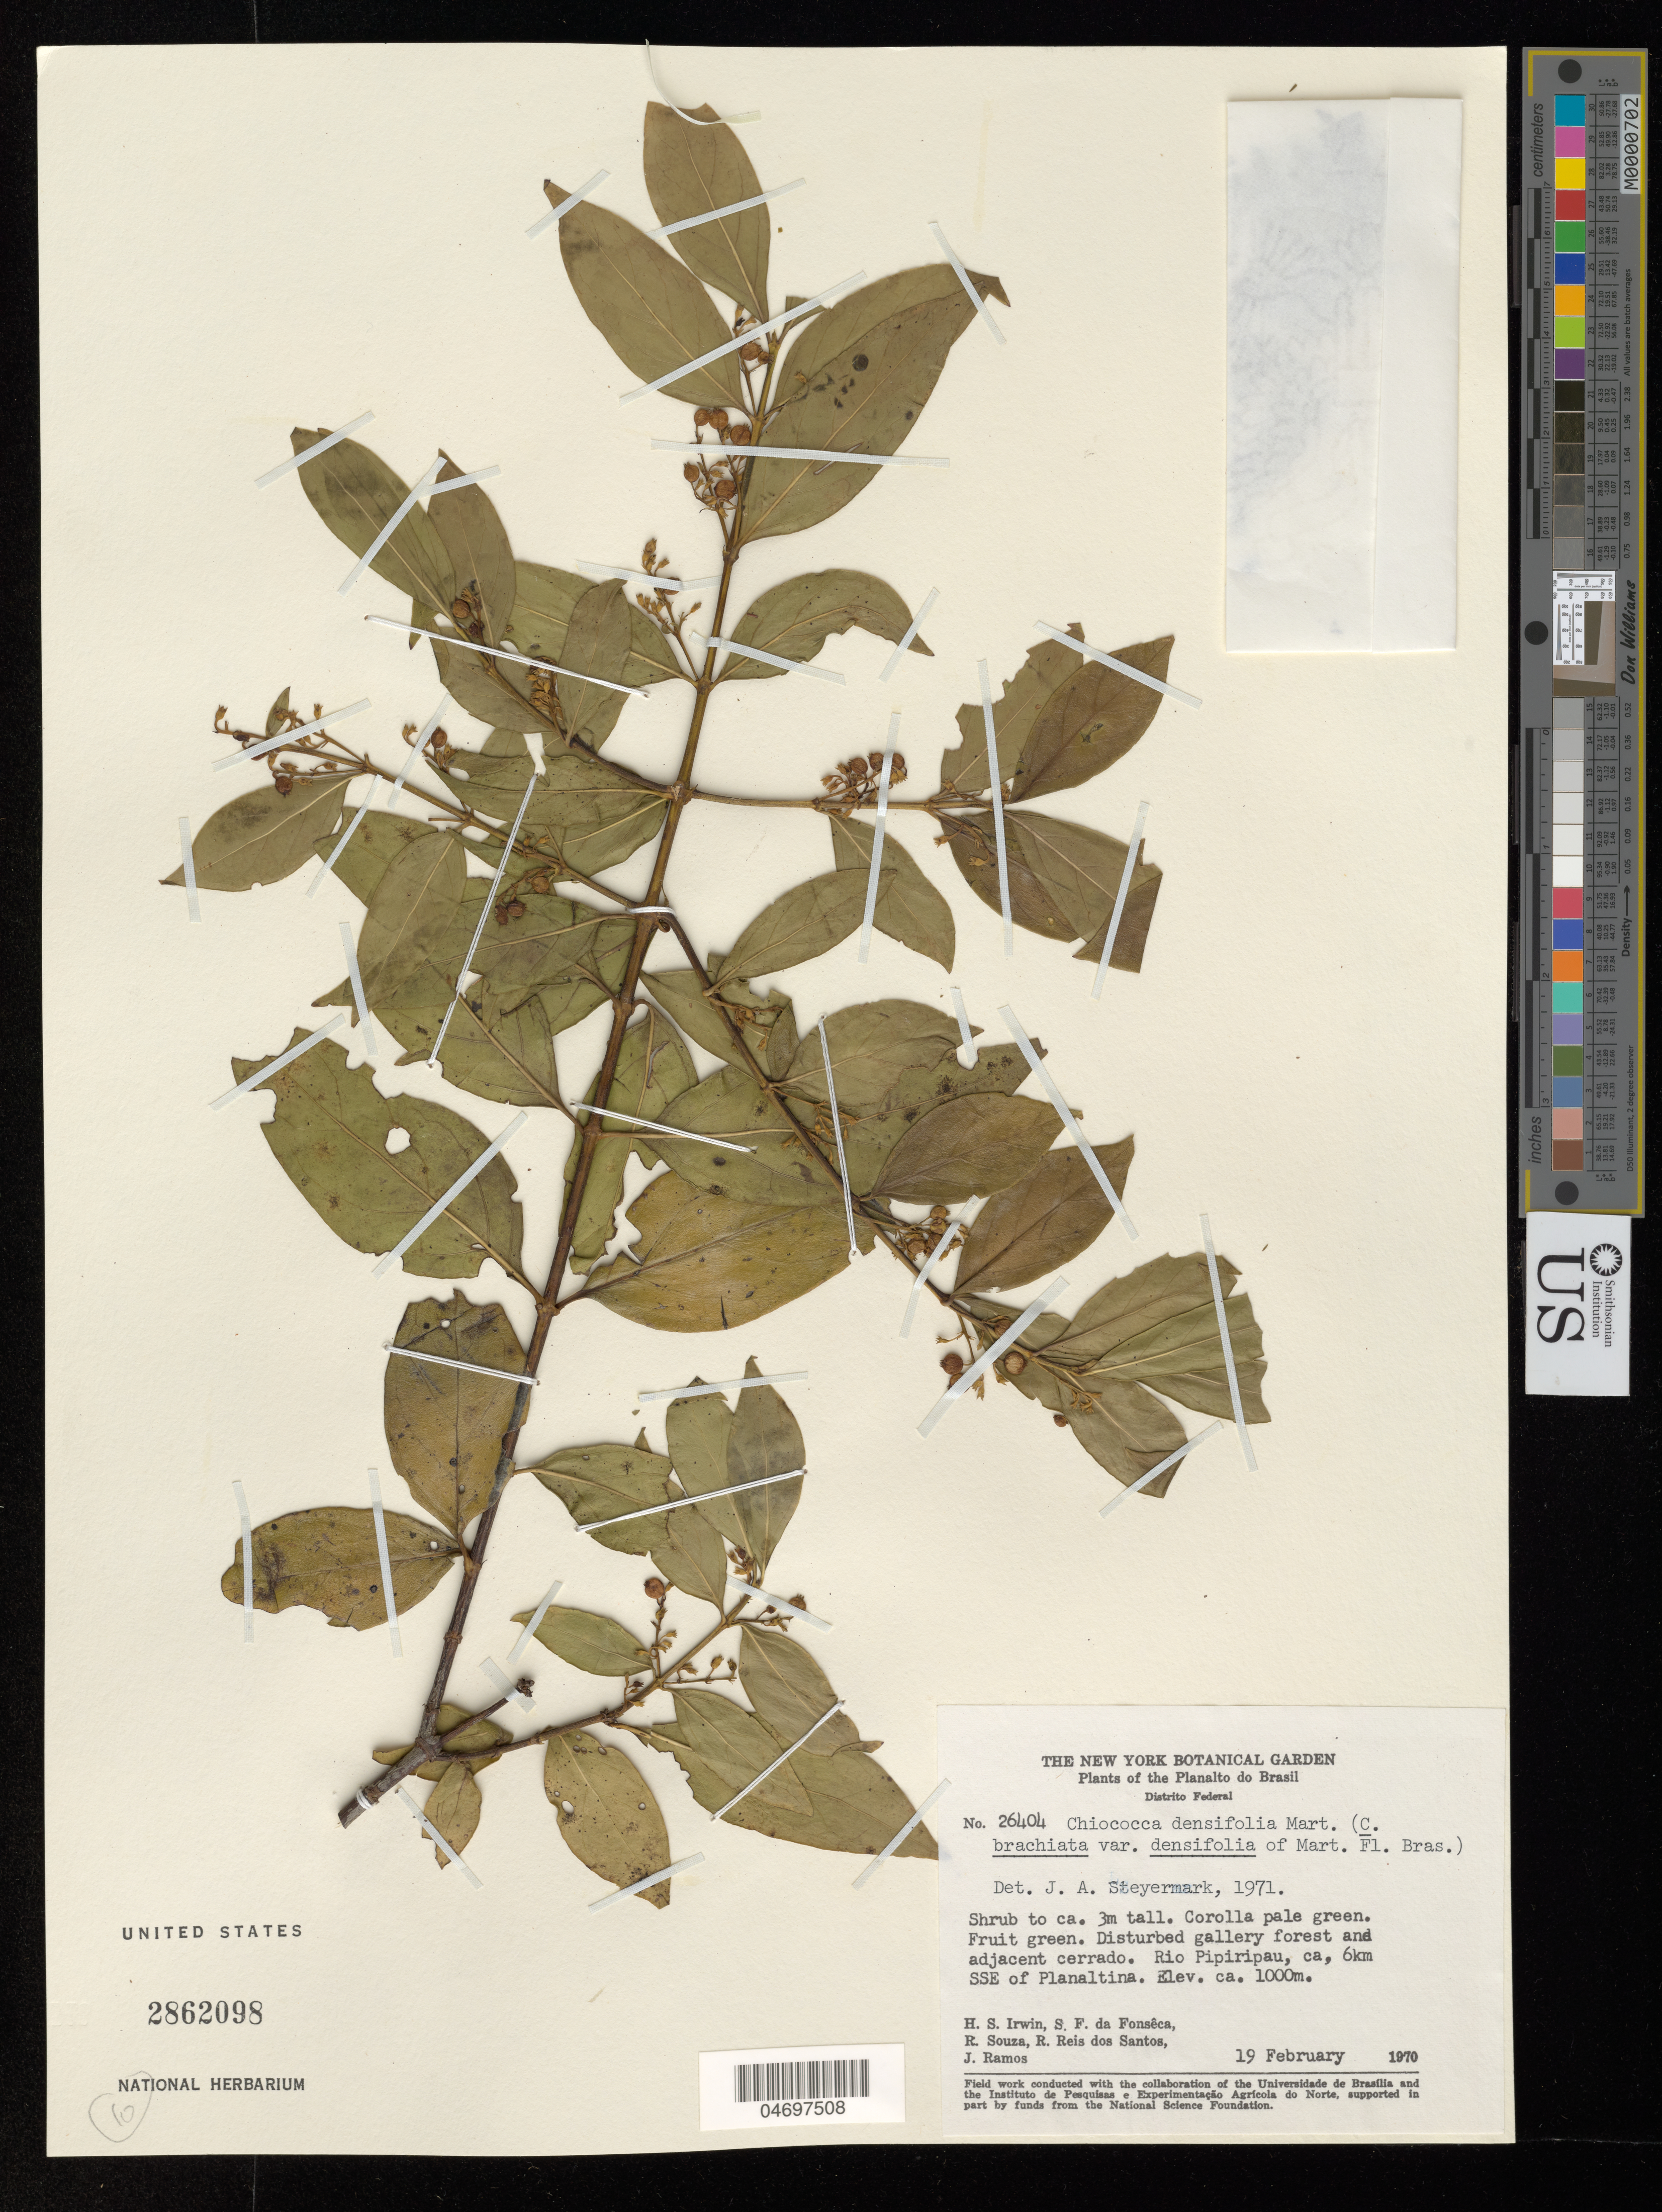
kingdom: Plantae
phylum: Tracheophyta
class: Magnoliopsida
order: Gentianales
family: Rubiaceae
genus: Chiococca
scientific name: Chiococca densifolia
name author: Mart.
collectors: H. Irwin, S. Fonseca, R. Souza, R. R. Santos & J. Ramos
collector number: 26404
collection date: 1970-02-19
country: Brazil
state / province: Distrito Federal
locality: Rio Pipiripan, ca. 6 km SSE of Planaltina.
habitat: Disturbed gallery forest and adjacent cerrado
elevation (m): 1000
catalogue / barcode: US 2862098